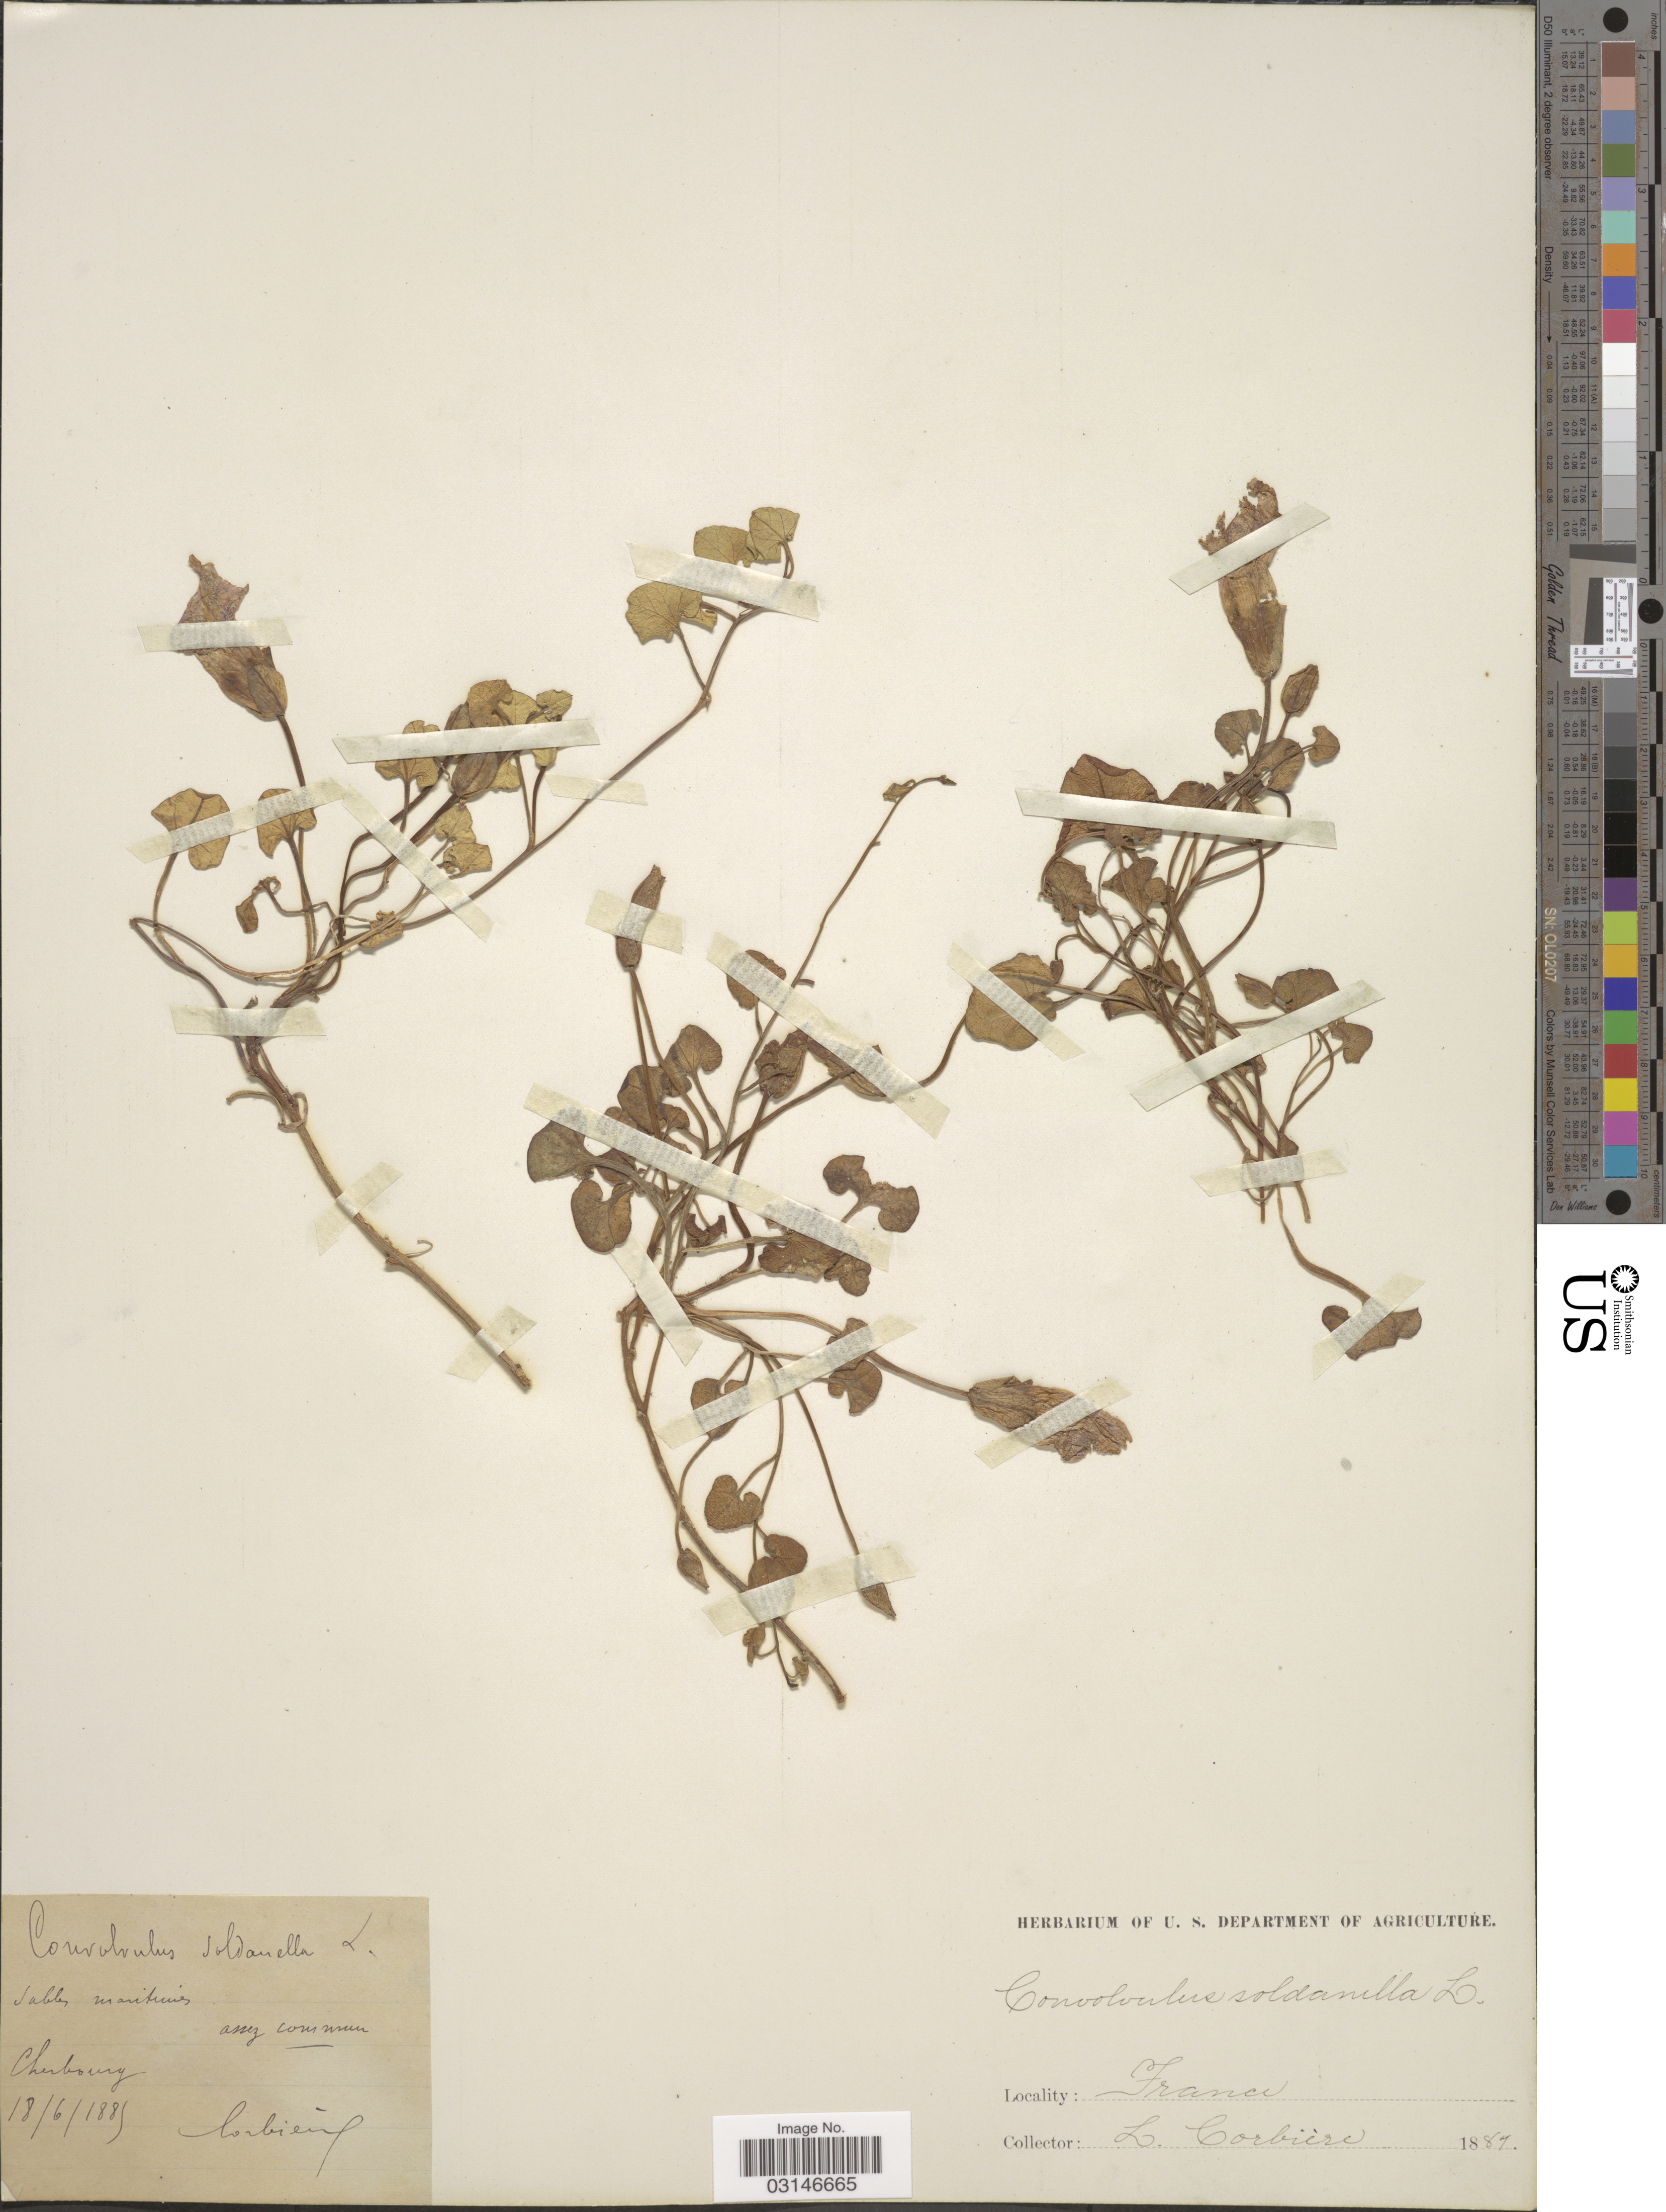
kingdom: Plantae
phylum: Tracheophyta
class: Magnoliopsida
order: Solanales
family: Convolvulaceae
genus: Calystegia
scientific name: Calystegia soldanella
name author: (L.) R. Br.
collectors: L. Corbière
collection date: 1887-06-18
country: France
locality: Cherbourg.